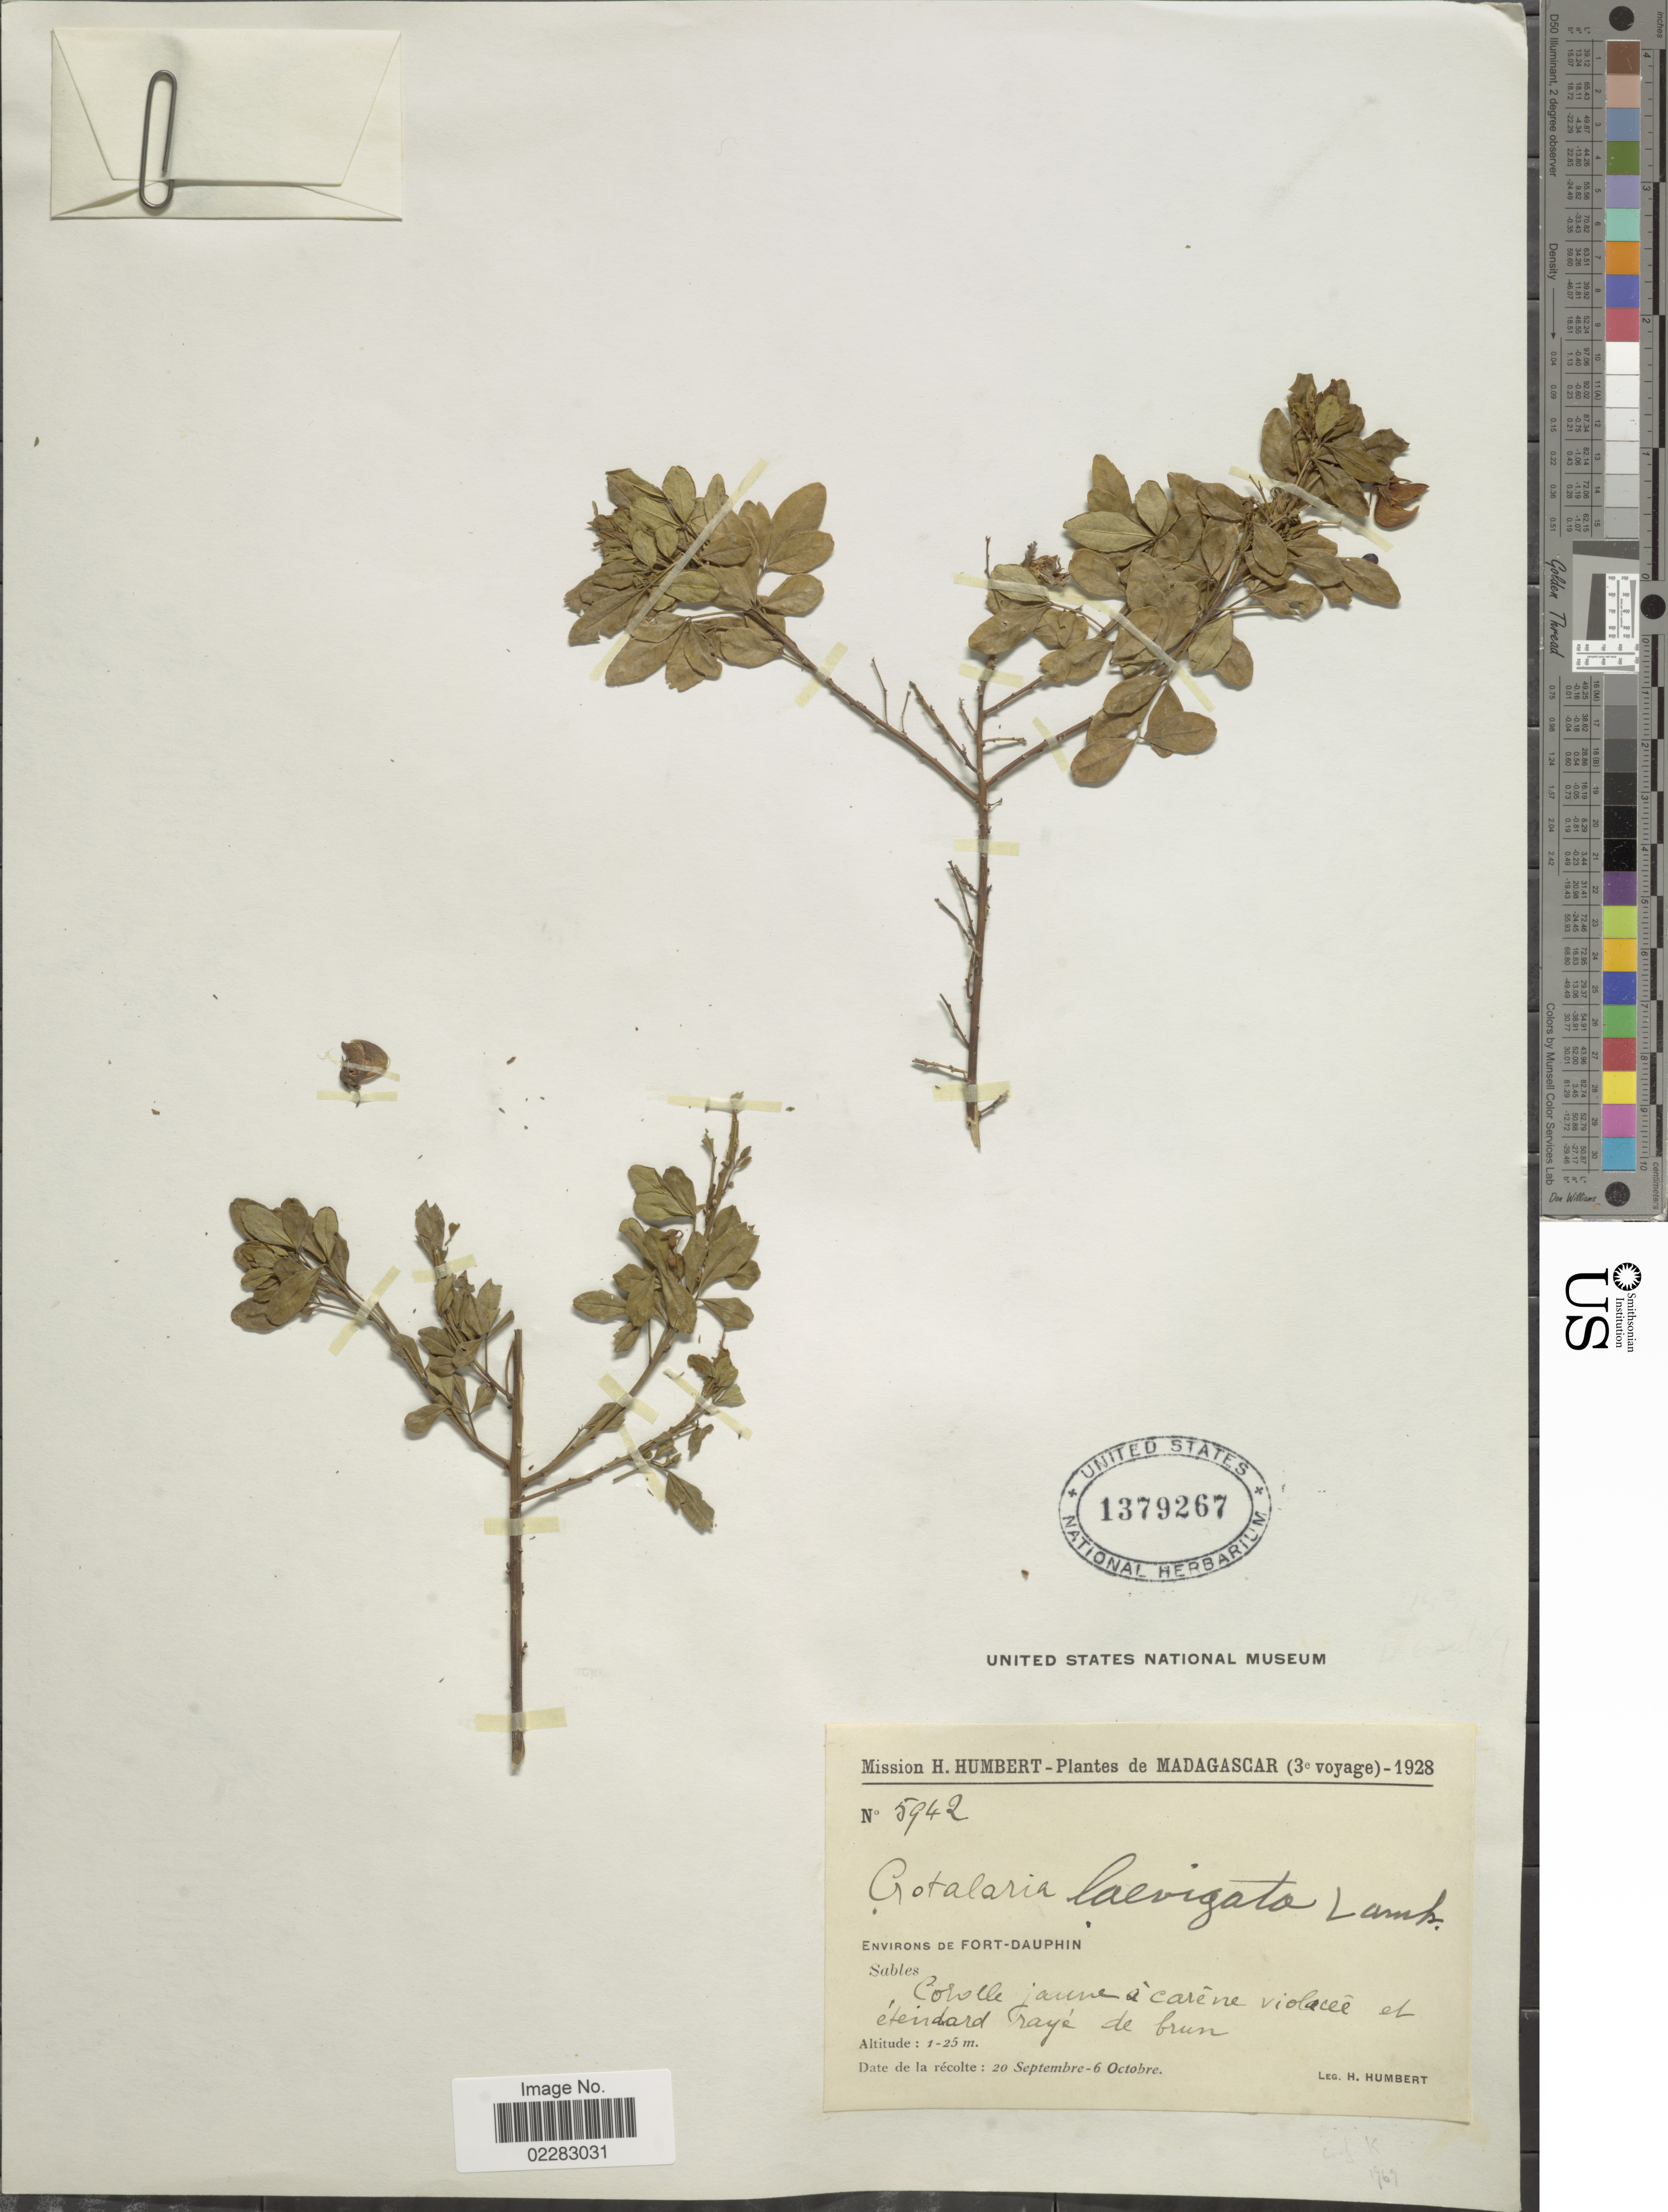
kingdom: Plantae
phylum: Tracheophyta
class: Magnoliopsida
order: Fabales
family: Fabaceae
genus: Crotalaria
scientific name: Crotalaria laevigata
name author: Lam.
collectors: H. Humbert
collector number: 5942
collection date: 1928-09-20/1928-10-06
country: Madagascar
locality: Environs de Fort-Dauphin.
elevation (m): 1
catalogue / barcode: US 1379267